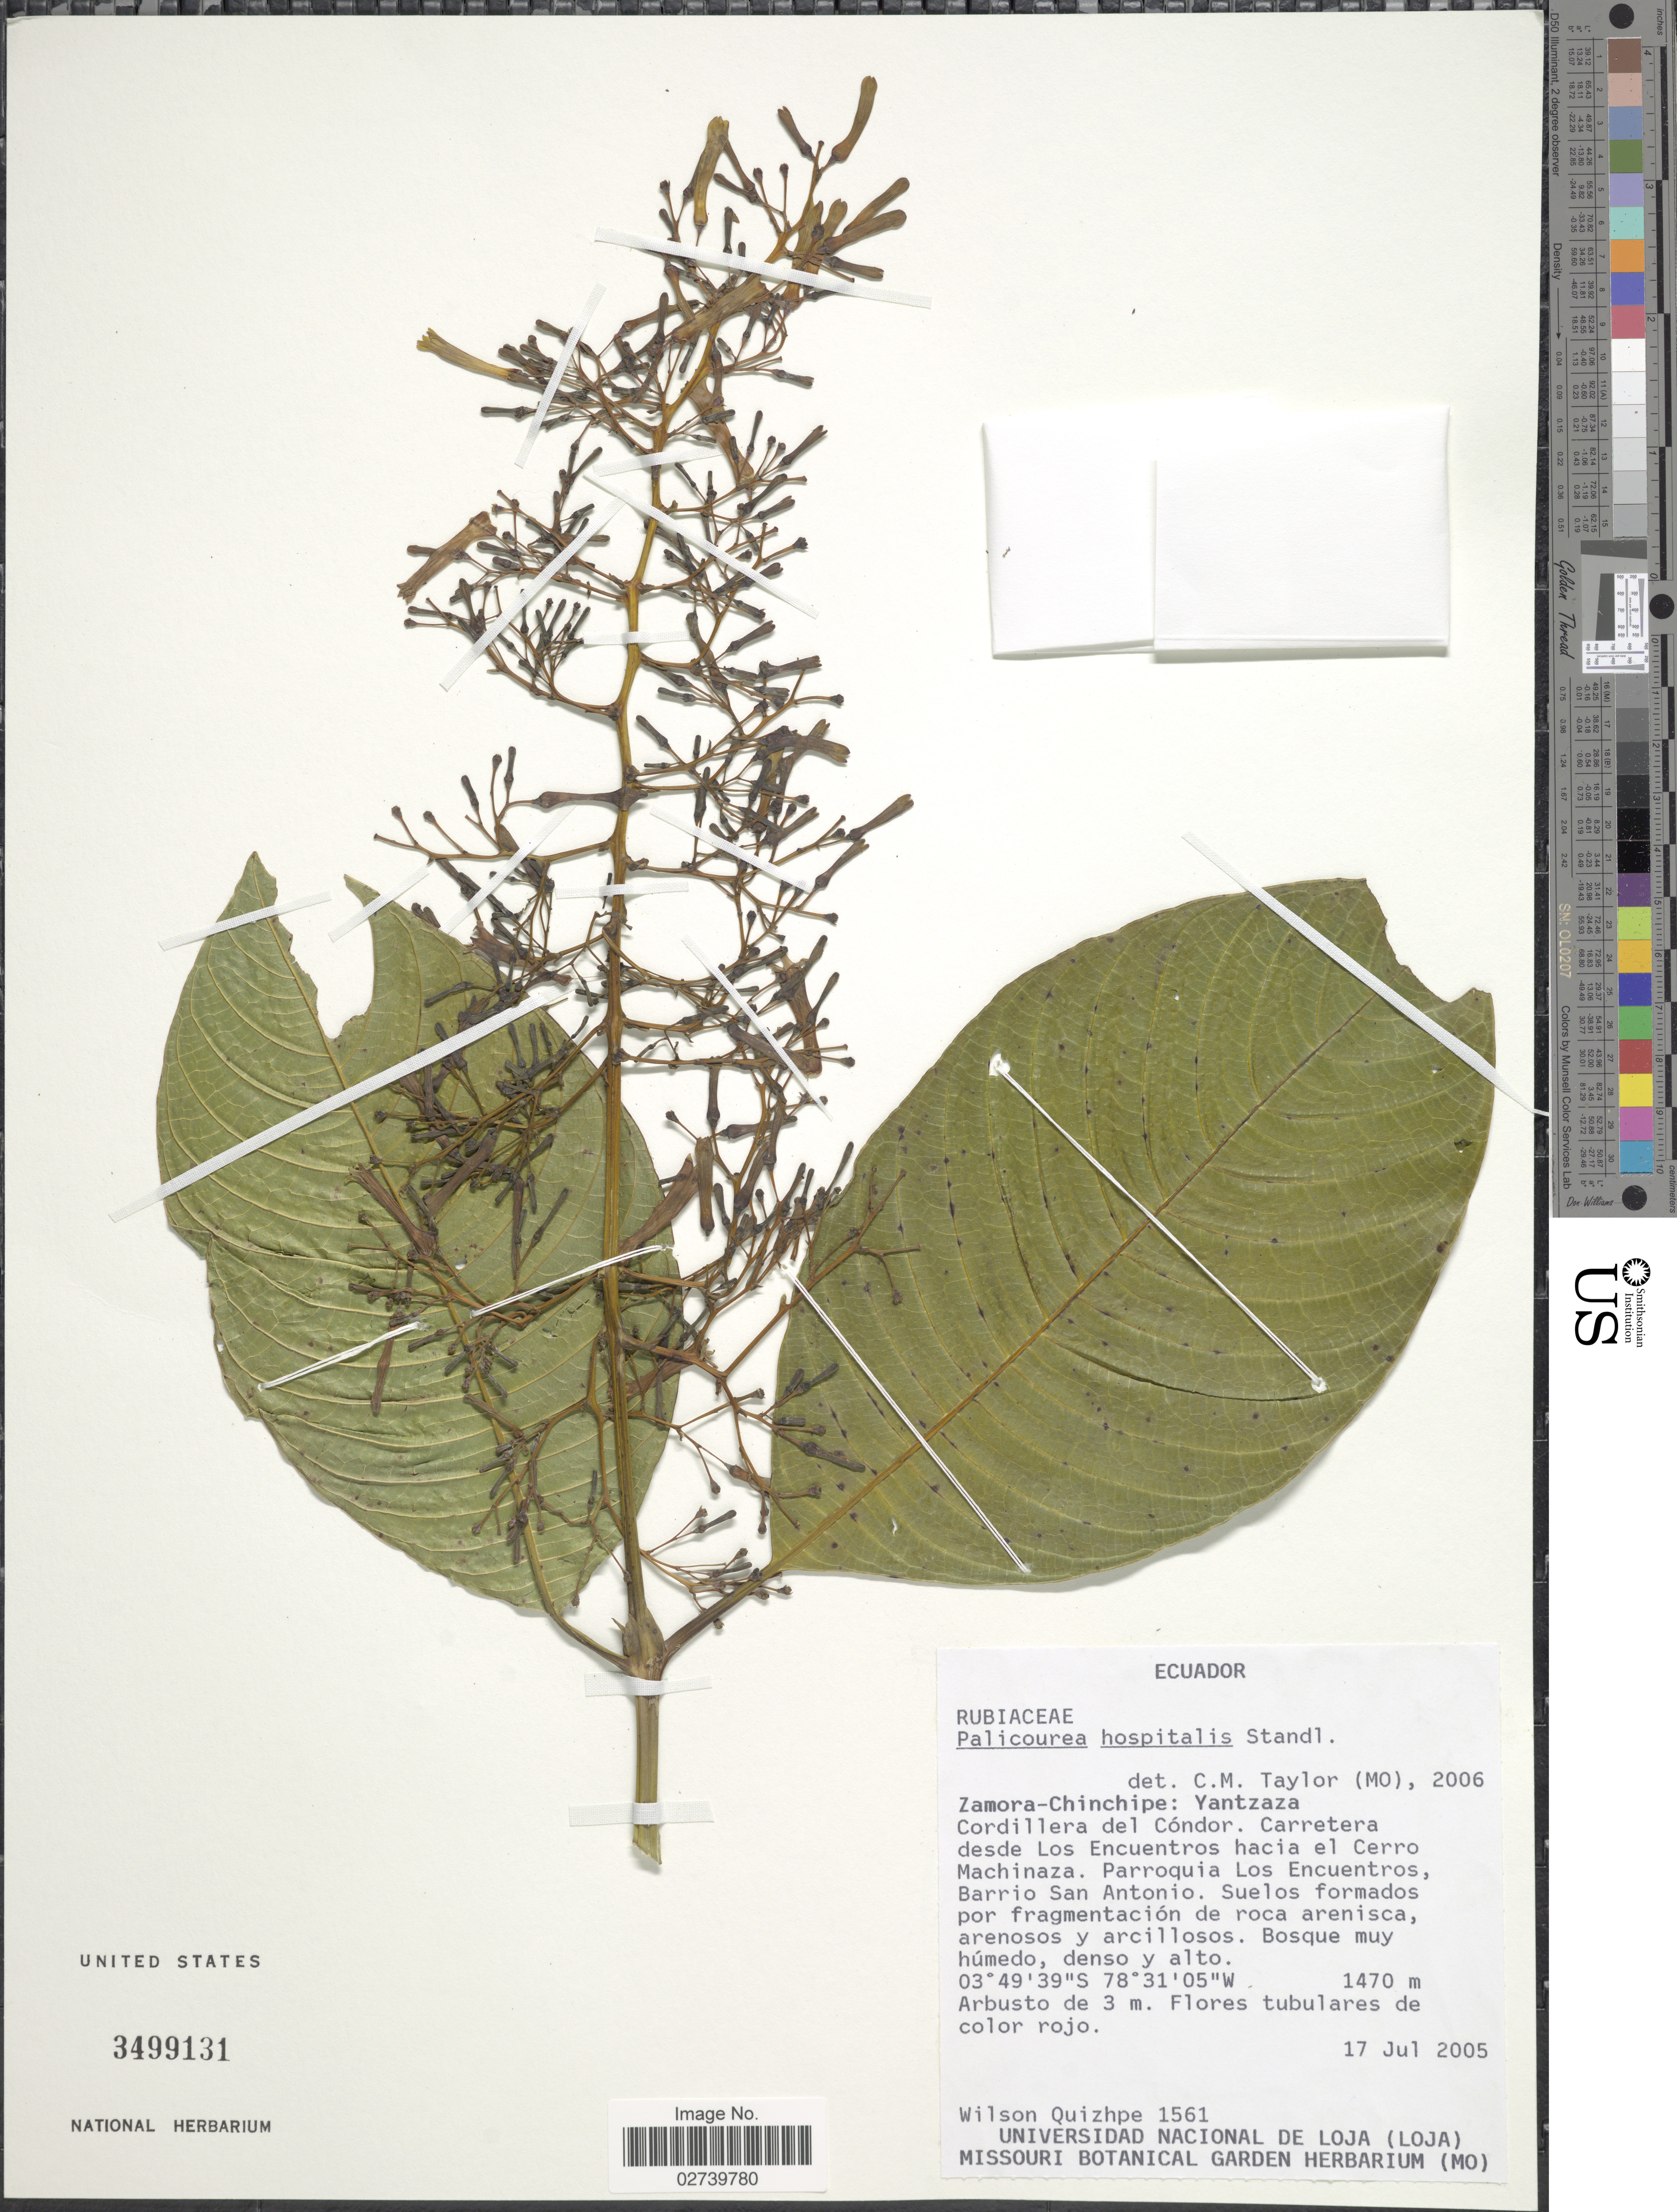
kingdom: Plantae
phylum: Tracheophyta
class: Magnoliopsida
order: Gentianales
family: Rubiaceae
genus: Palicourea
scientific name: Palicourea hospitalis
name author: Standl.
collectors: W. Quizhpe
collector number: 1561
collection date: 2005-07-17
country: Ecuador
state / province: Zamora-Chinchipe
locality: Yantzaza. Cordillera del Condór. Carretera desde Los Encuantros hacia el Cerro Machinaza. Parroquia Los Encuentros, Barrio San Antonio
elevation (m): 1470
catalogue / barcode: US 3499131